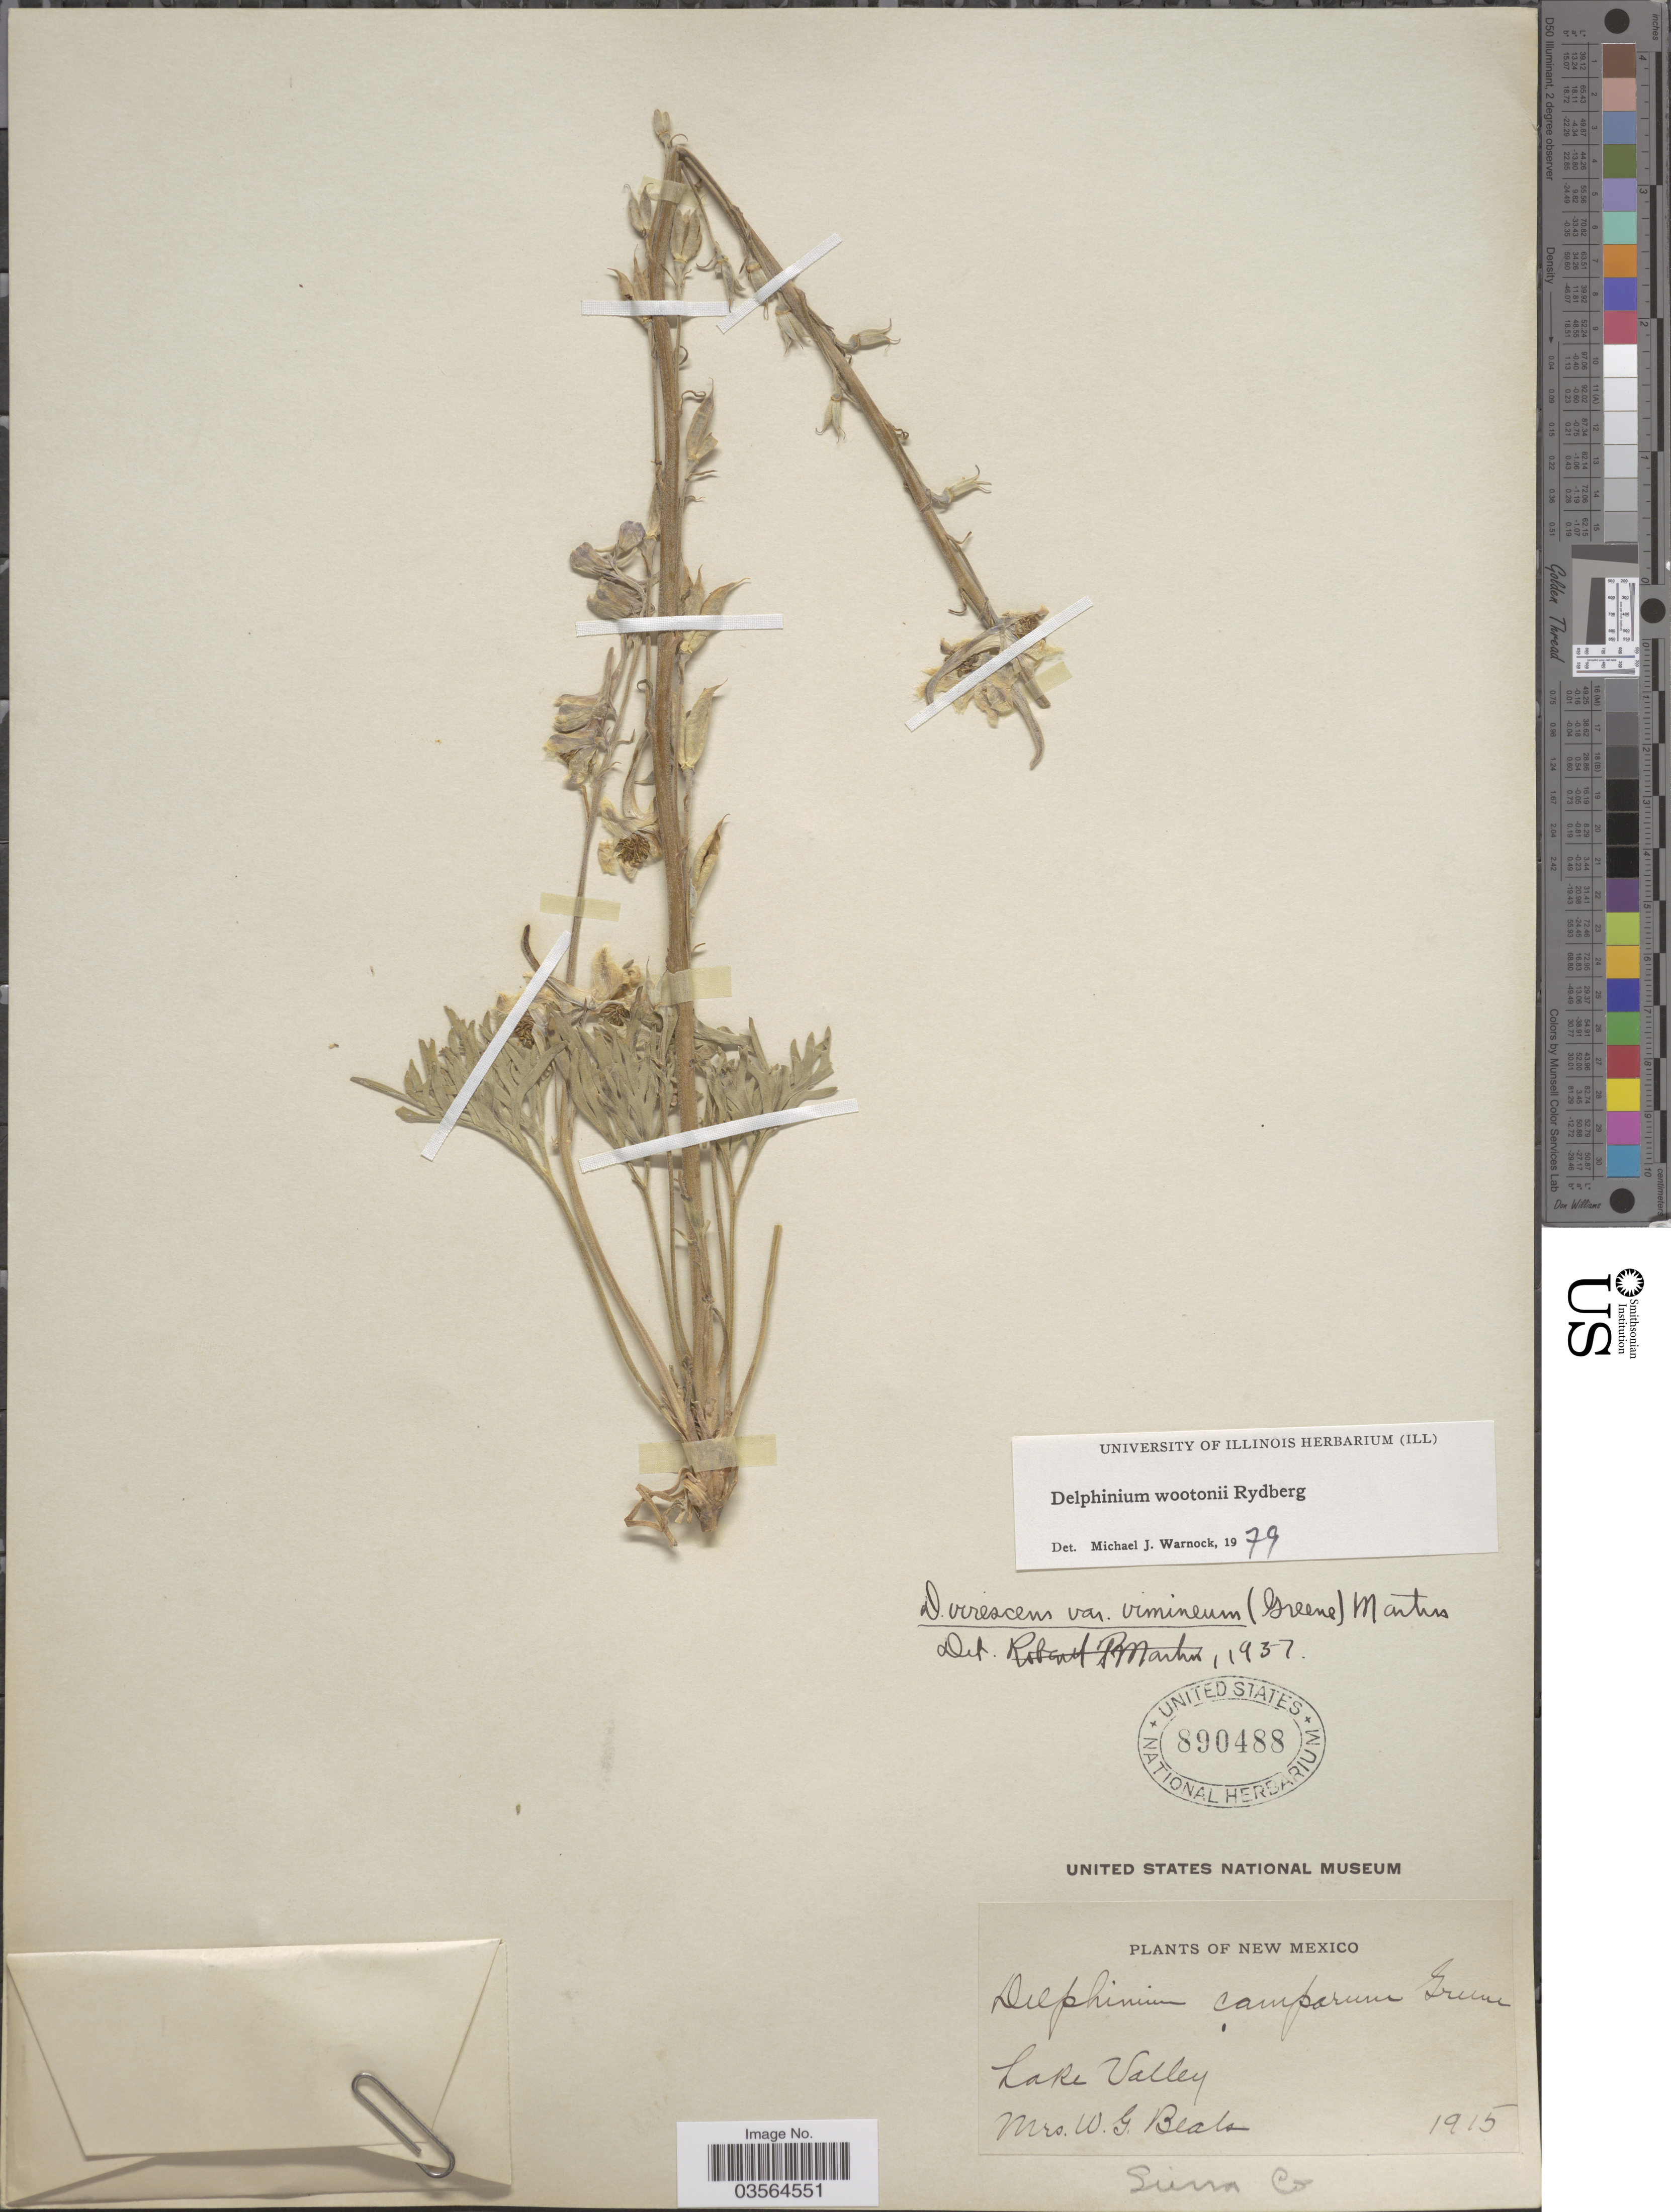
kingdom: Plantae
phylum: Tracheophyta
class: Magnoliopsida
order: Ranunculales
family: Ranunculaceae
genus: Delphinium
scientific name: Delphinium wootonii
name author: Rydb.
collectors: Mrs. W. G. Beals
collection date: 1915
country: United States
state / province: New Mexico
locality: Lake Valley. Sierra Co.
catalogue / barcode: US 890488